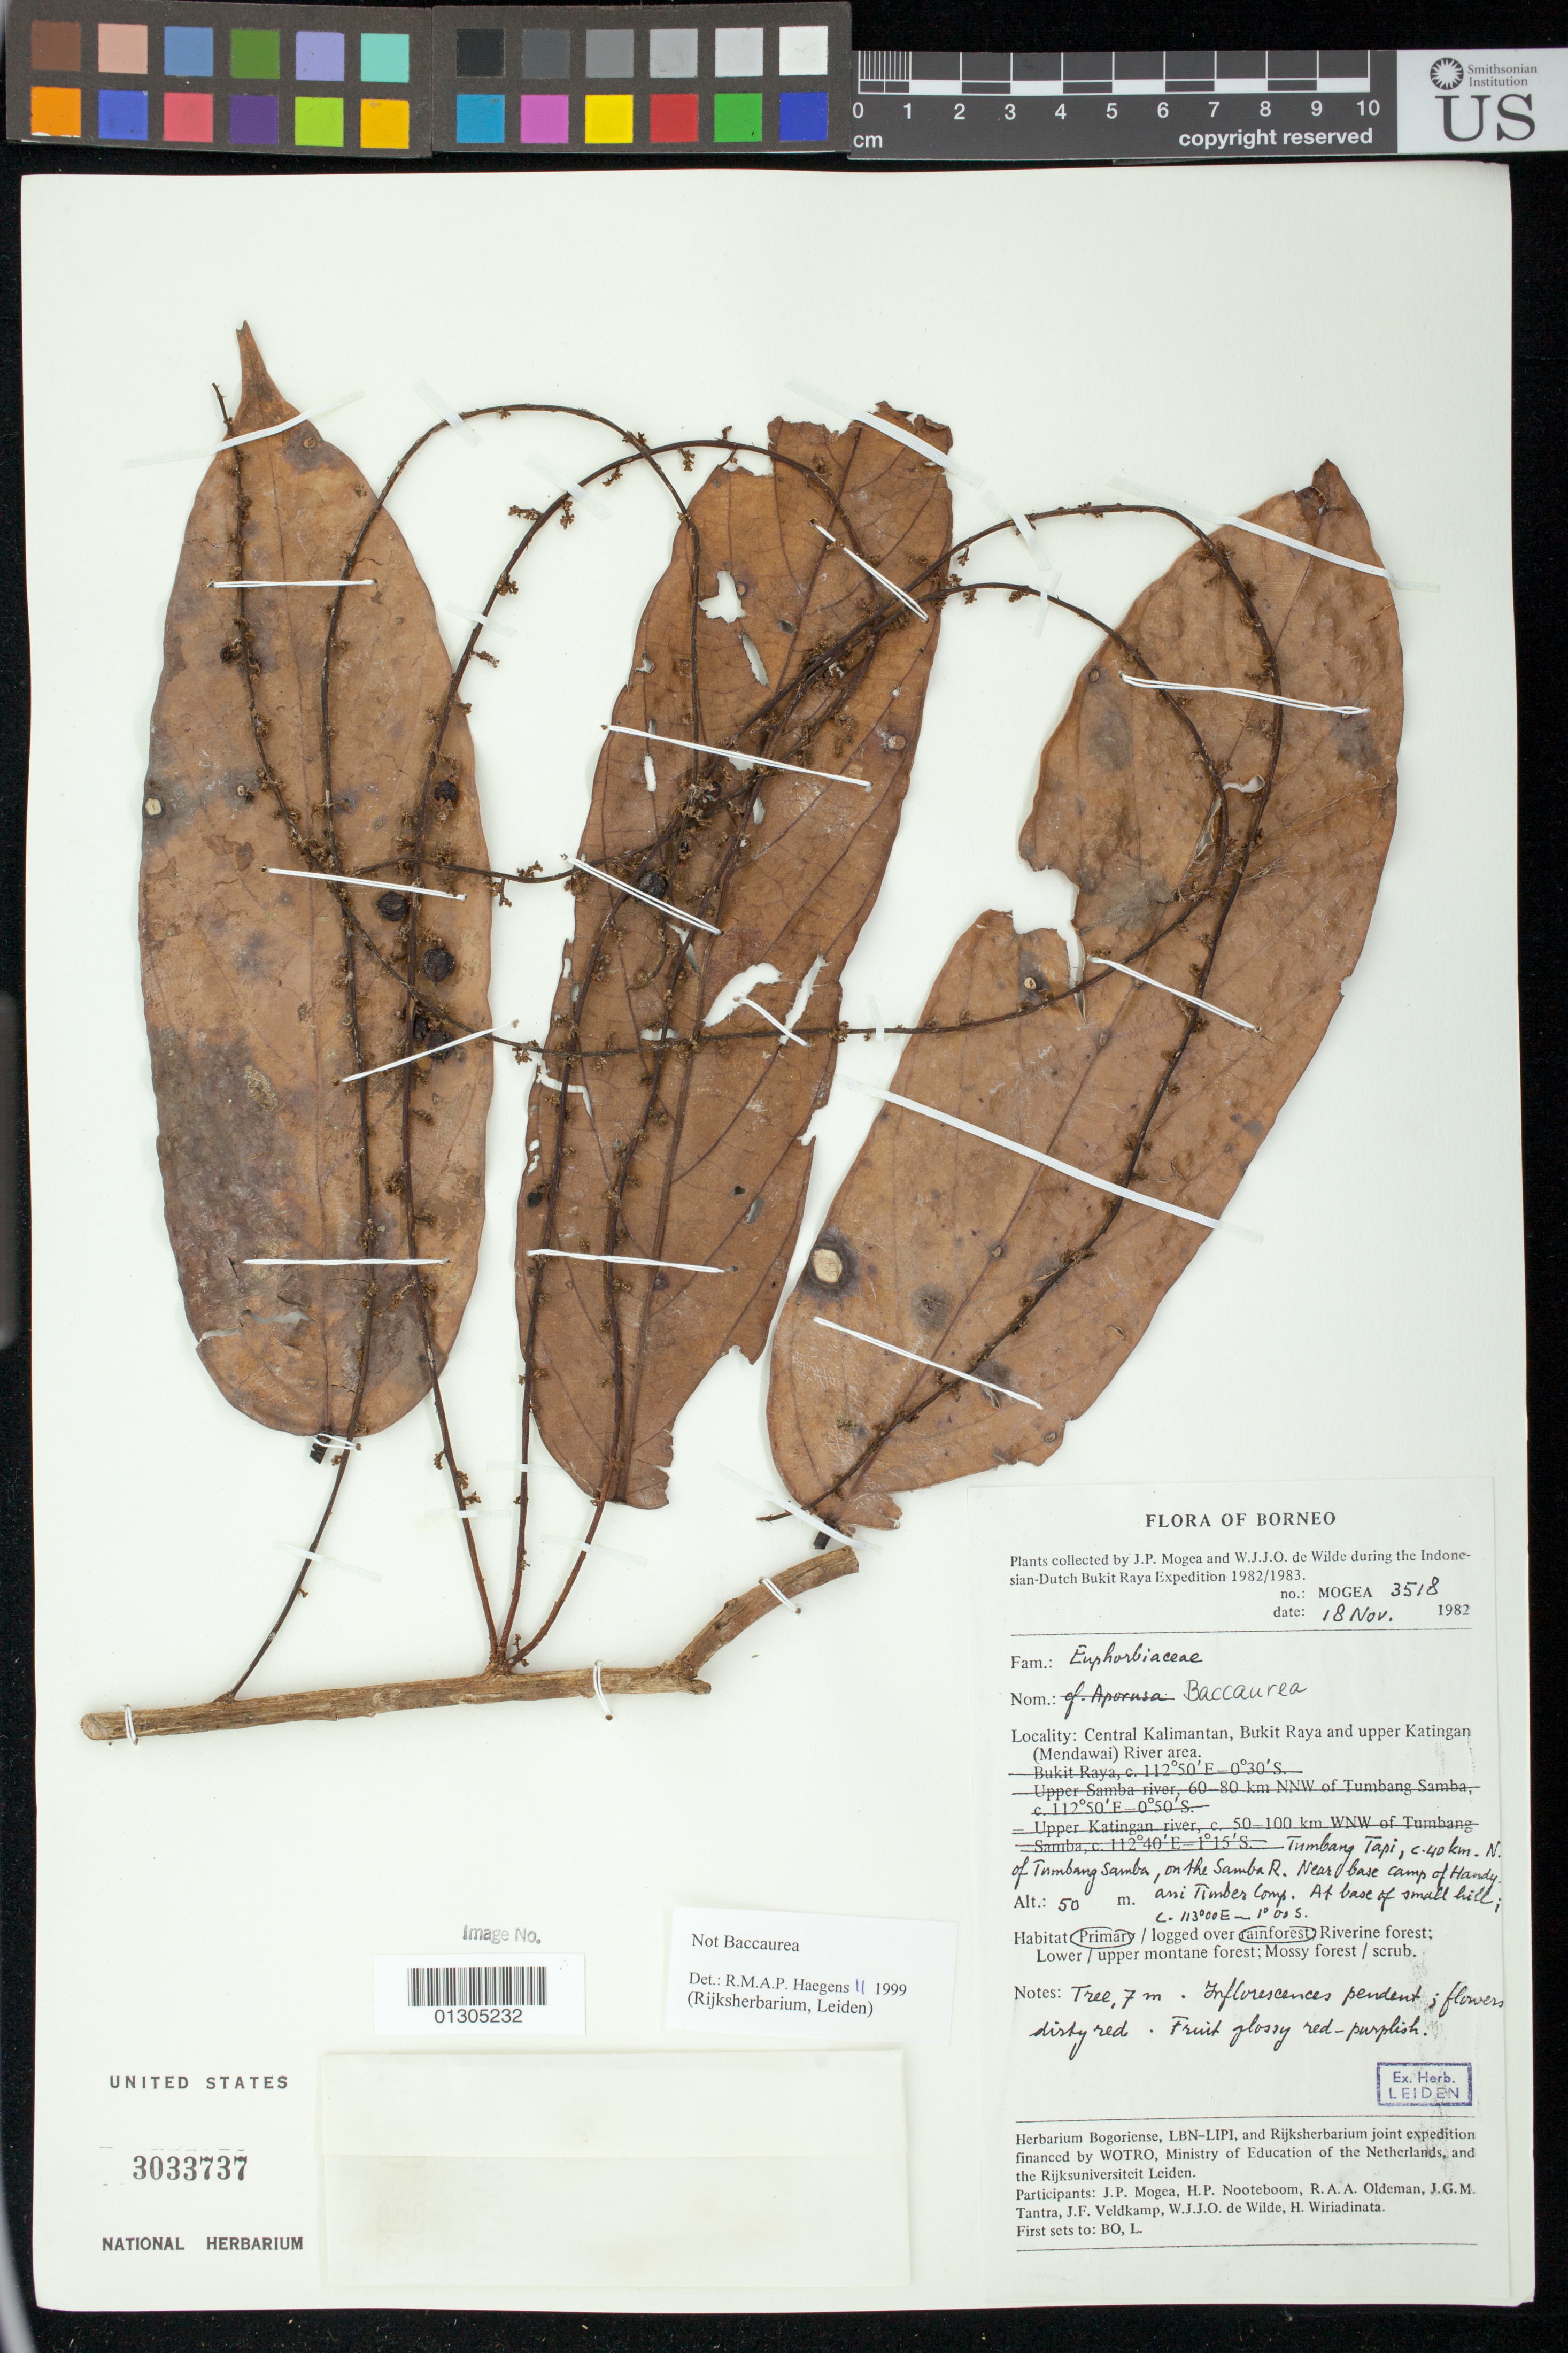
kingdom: Plantae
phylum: Tracheophyta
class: Magnoliopsida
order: Malpighiales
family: Euphorbiaceae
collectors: J. Mogea & W. J. de Wilde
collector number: MOGEA 3518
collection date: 1982-11-18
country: Indonesia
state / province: Kalimantan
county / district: Kalimantan Tengah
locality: Borneo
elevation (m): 50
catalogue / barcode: US 3033737